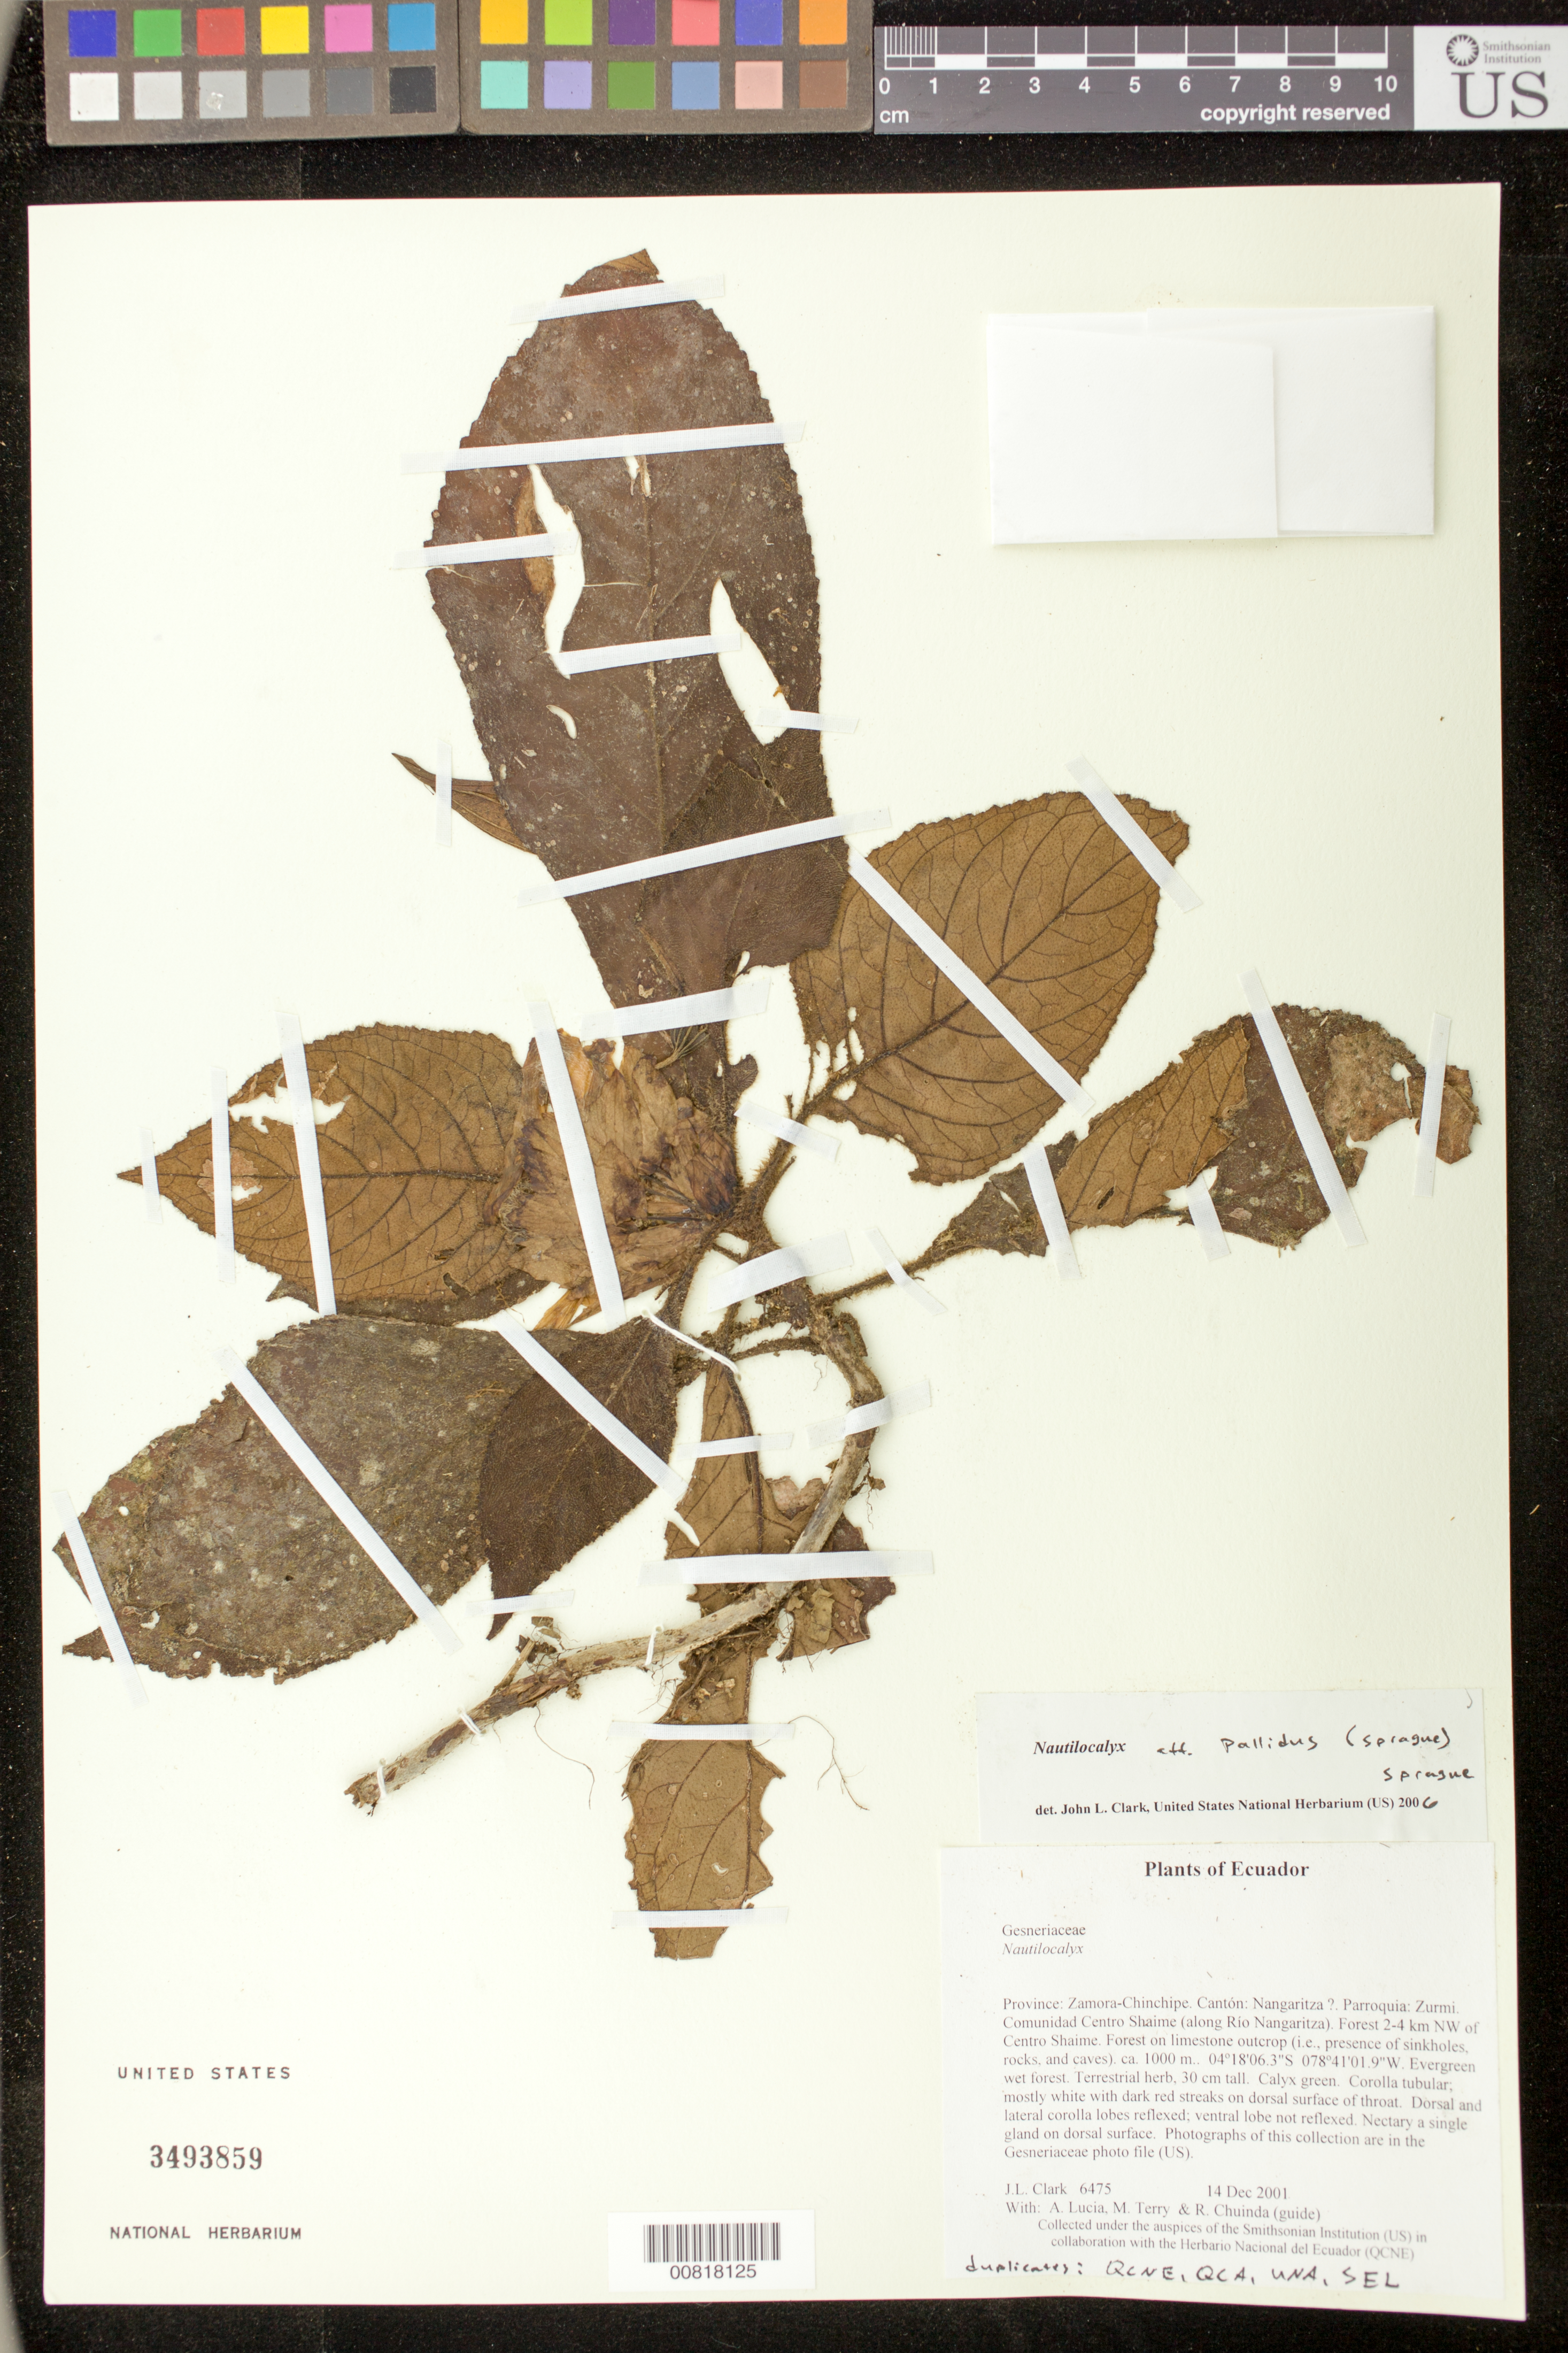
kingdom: Plantae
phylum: Tracheophyta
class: Magnoliopsida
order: Lamiales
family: Gesneriaceae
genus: Nautilocalyx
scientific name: Nautilocalyx pallidus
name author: (Sprague) C. Sprague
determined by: Clark, J. L., (SEL), The Marie Selby Botanical Garden (UNITED STATES)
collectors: J. L. Clark, A. Lucia, M. Terry & R. Chuinda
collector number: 6475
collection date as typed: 14 Dec 2001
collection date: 2001-12-14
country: Ecuador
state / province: Zamora-Chinchipe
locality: Nangaritza. Parroquia: Zurmi. Comunidad Centro Shaime (along Río Nangaritza). Forest 2-4 km NW of Centro Shaime. Forest on limestone outcrop (i.e., presence of sinkholes, rocks, and caves).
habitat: Evergreen wet forest.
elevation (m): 1000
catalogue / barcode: US 3493859